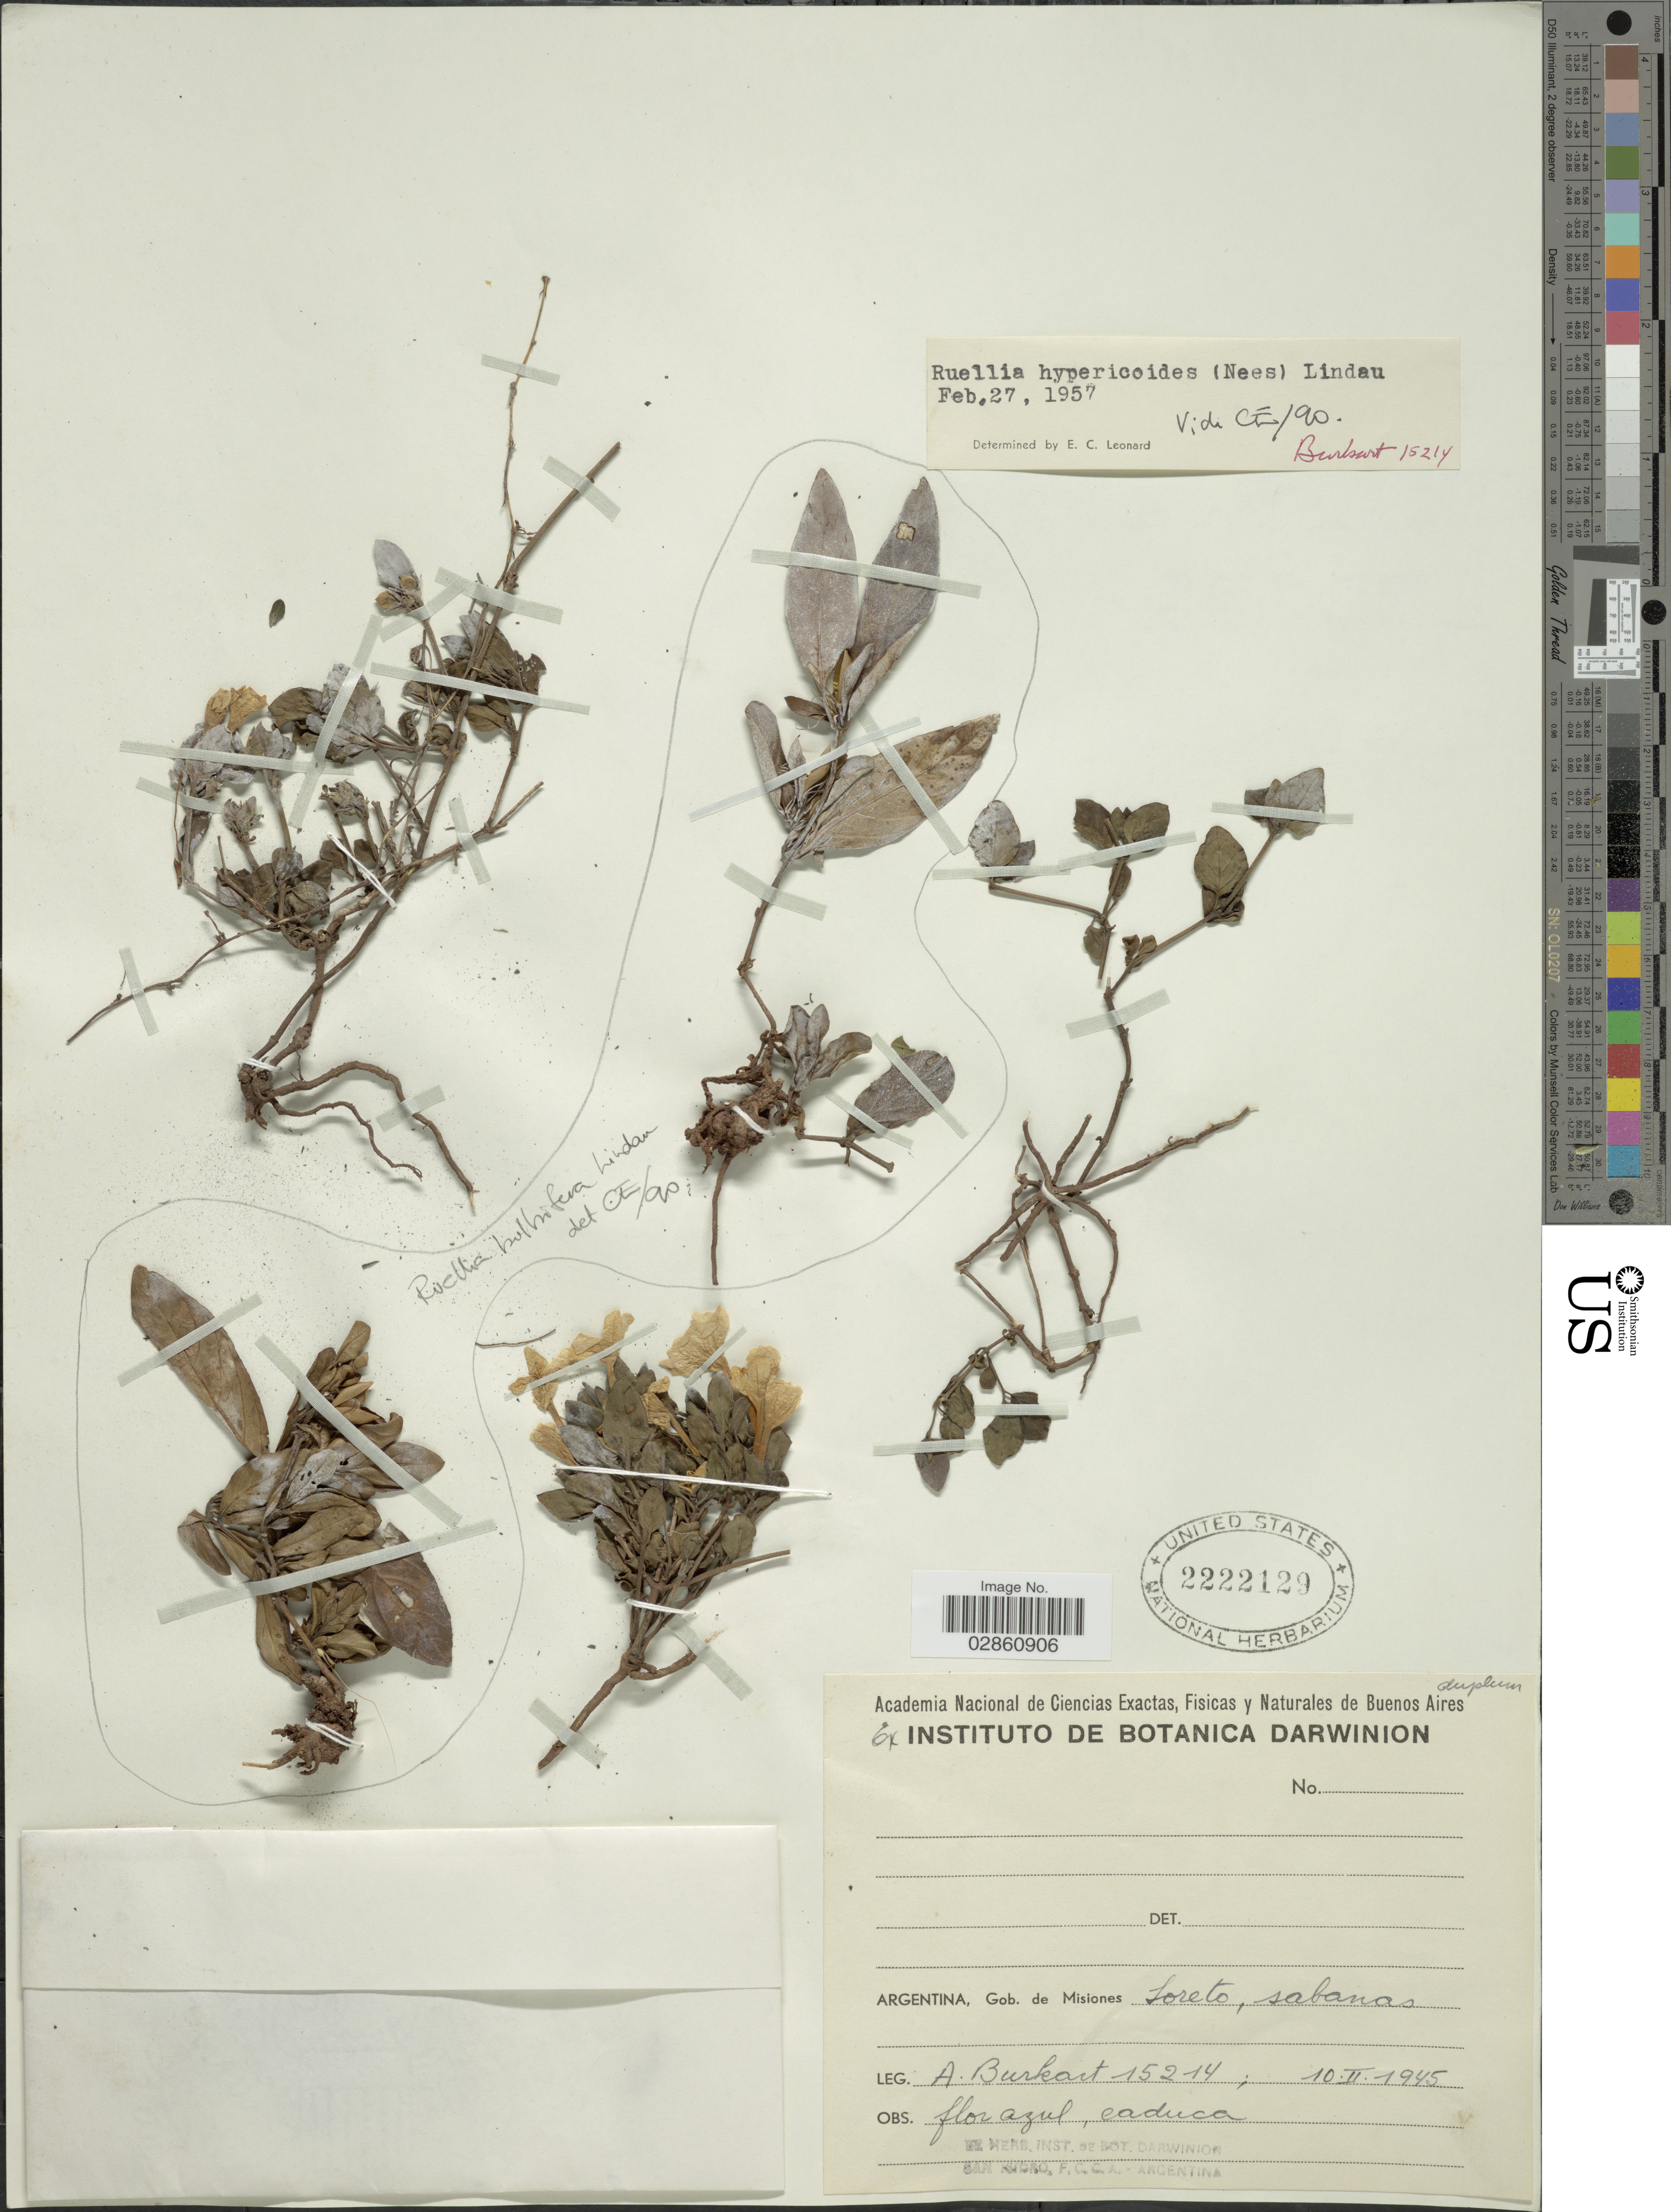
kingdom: Plantae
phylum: Tracheophyta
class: Magnoliopsida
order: Lamiales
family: Acanthaceae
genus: Ruellia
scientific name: Ruellia hypericoides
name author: (Nees) Lindau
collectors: A. E. Burkart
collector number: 15214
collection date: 1945-02-10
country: Argentina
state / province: Misiones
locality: Gob. de Misiones. Loreto, sabanas.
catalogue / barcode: US 2222129